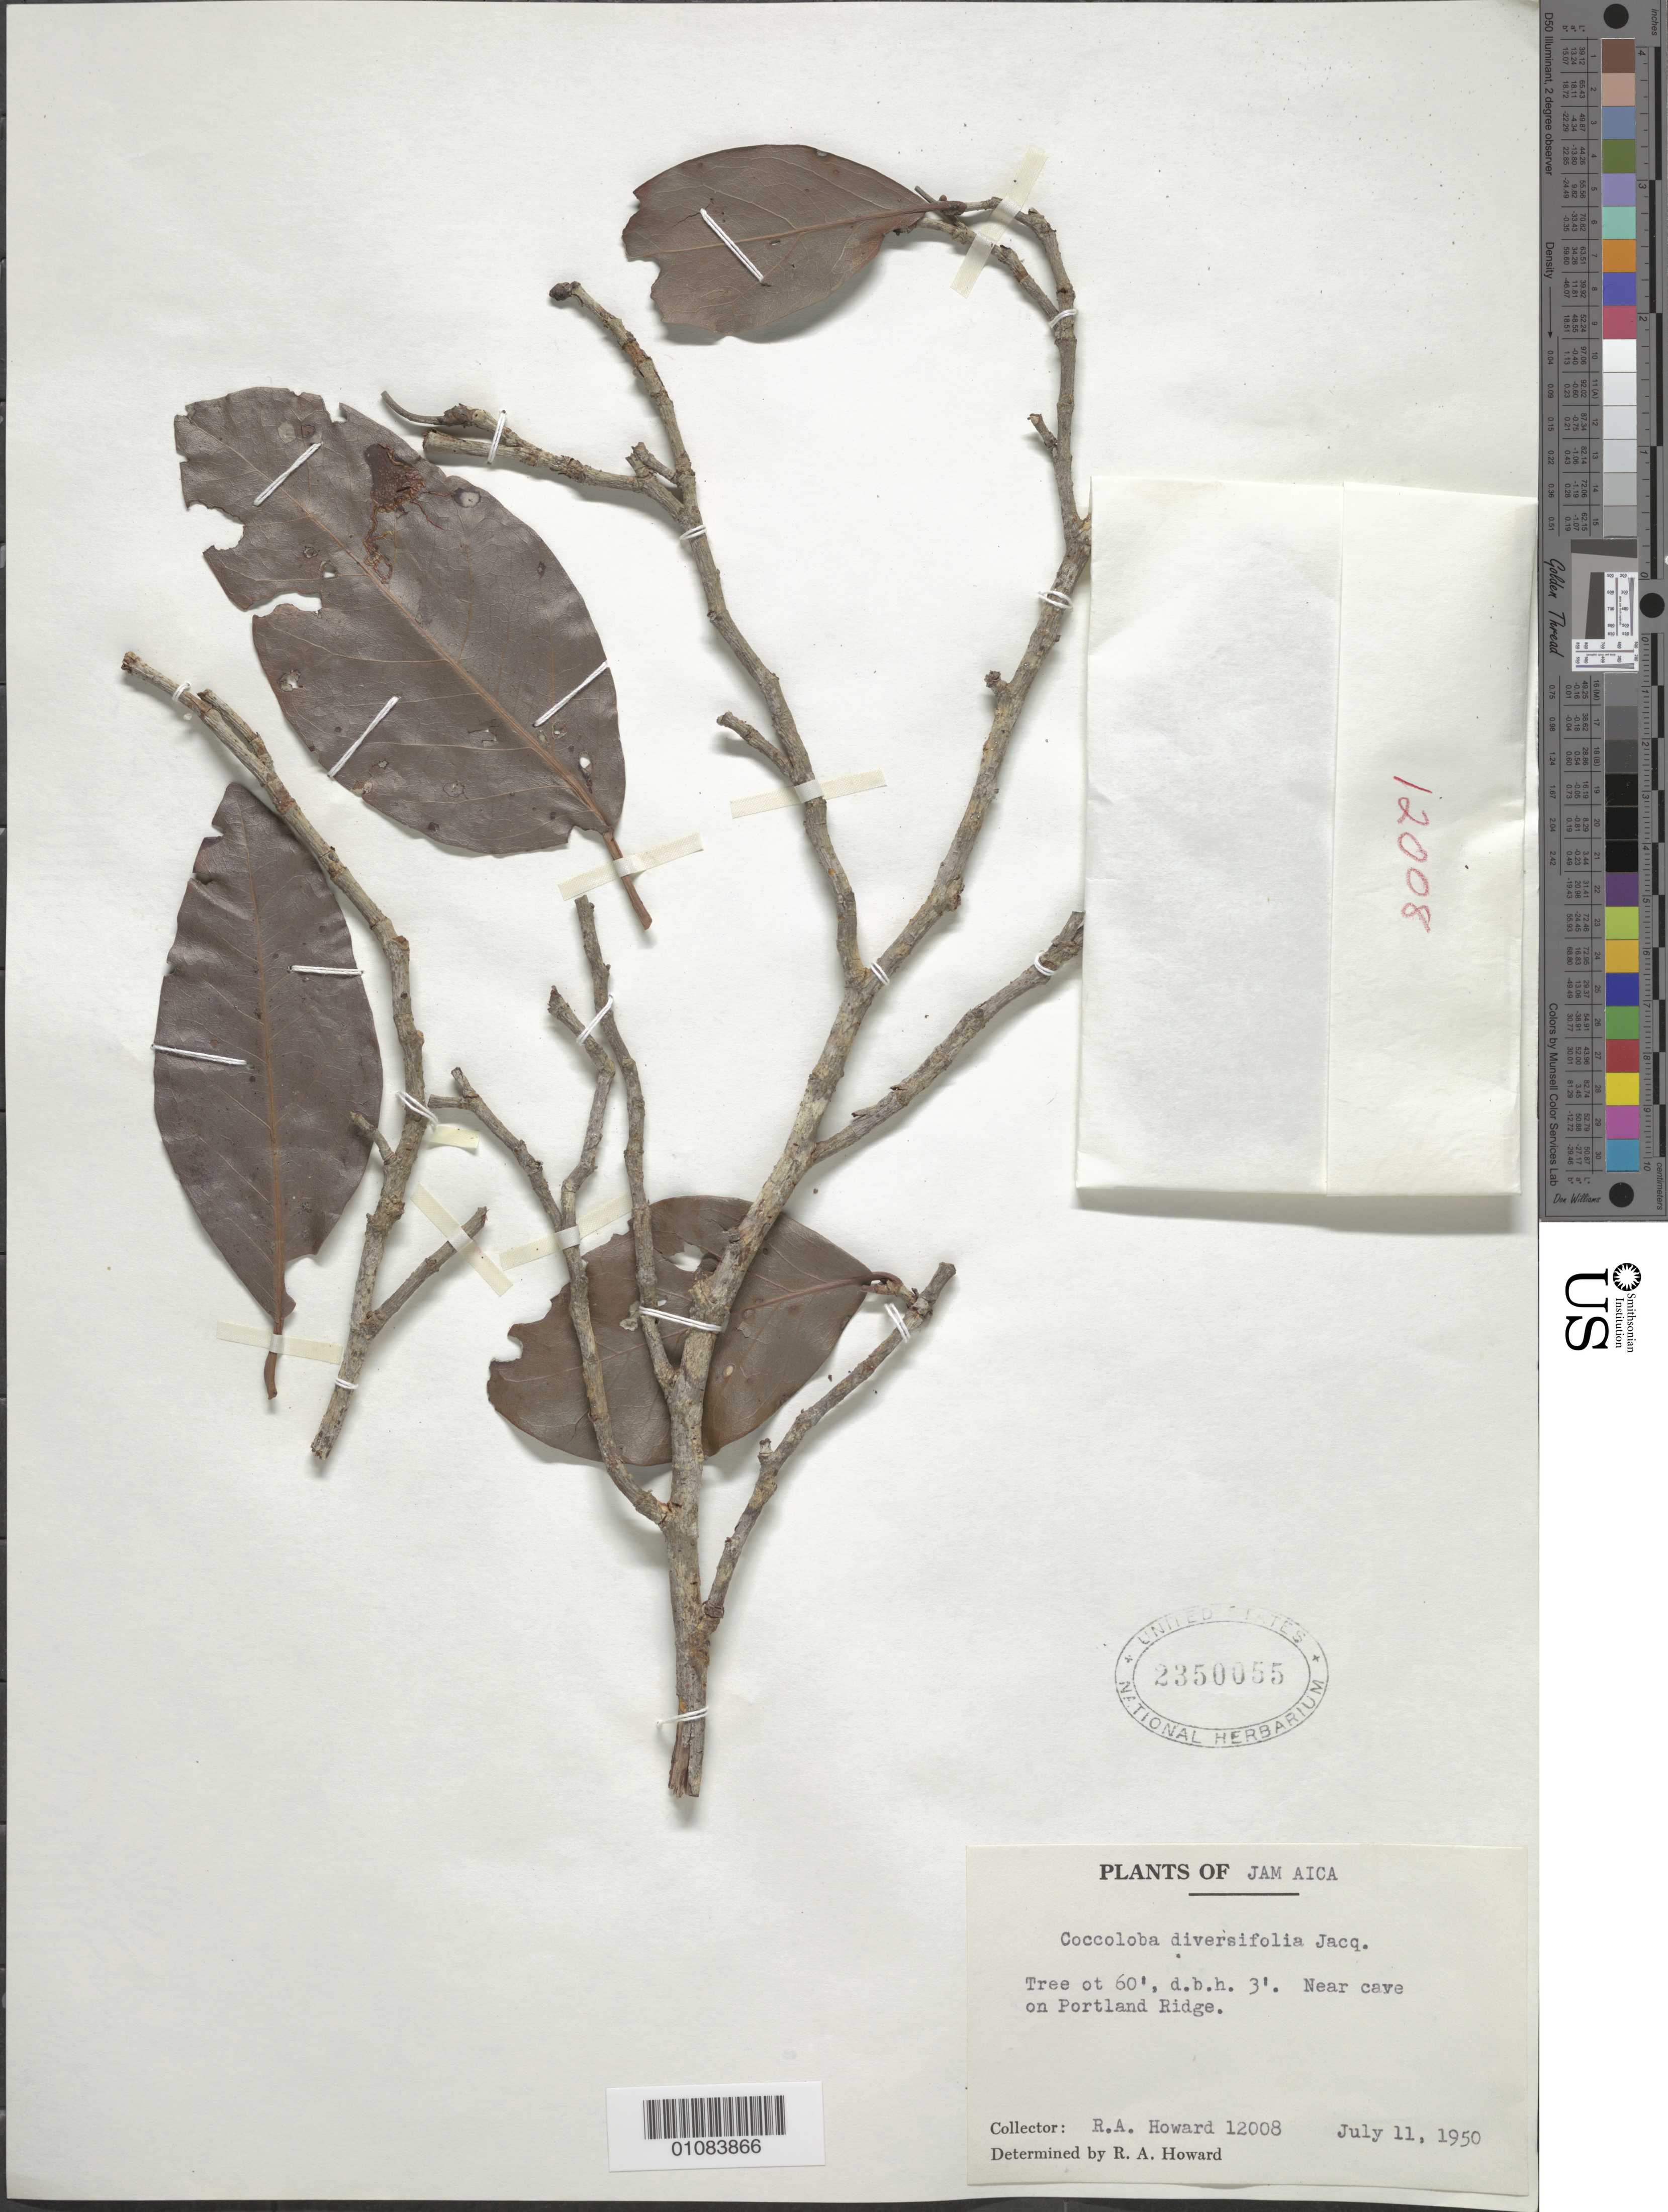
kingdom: Plantae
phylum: Tracheophyta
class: Magnoliopsida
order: Caryophyllales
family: Polygonaceae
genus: Coccoloba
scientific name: Coccoloba diversifolia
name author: Jacq.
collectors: R. A. Howard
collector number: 12008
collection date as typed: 11 Jul 1950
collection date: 1950-07-11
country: Jamaica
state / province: Clarendon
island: Jamaica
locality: Portland Ridge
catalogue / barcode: US 2350055